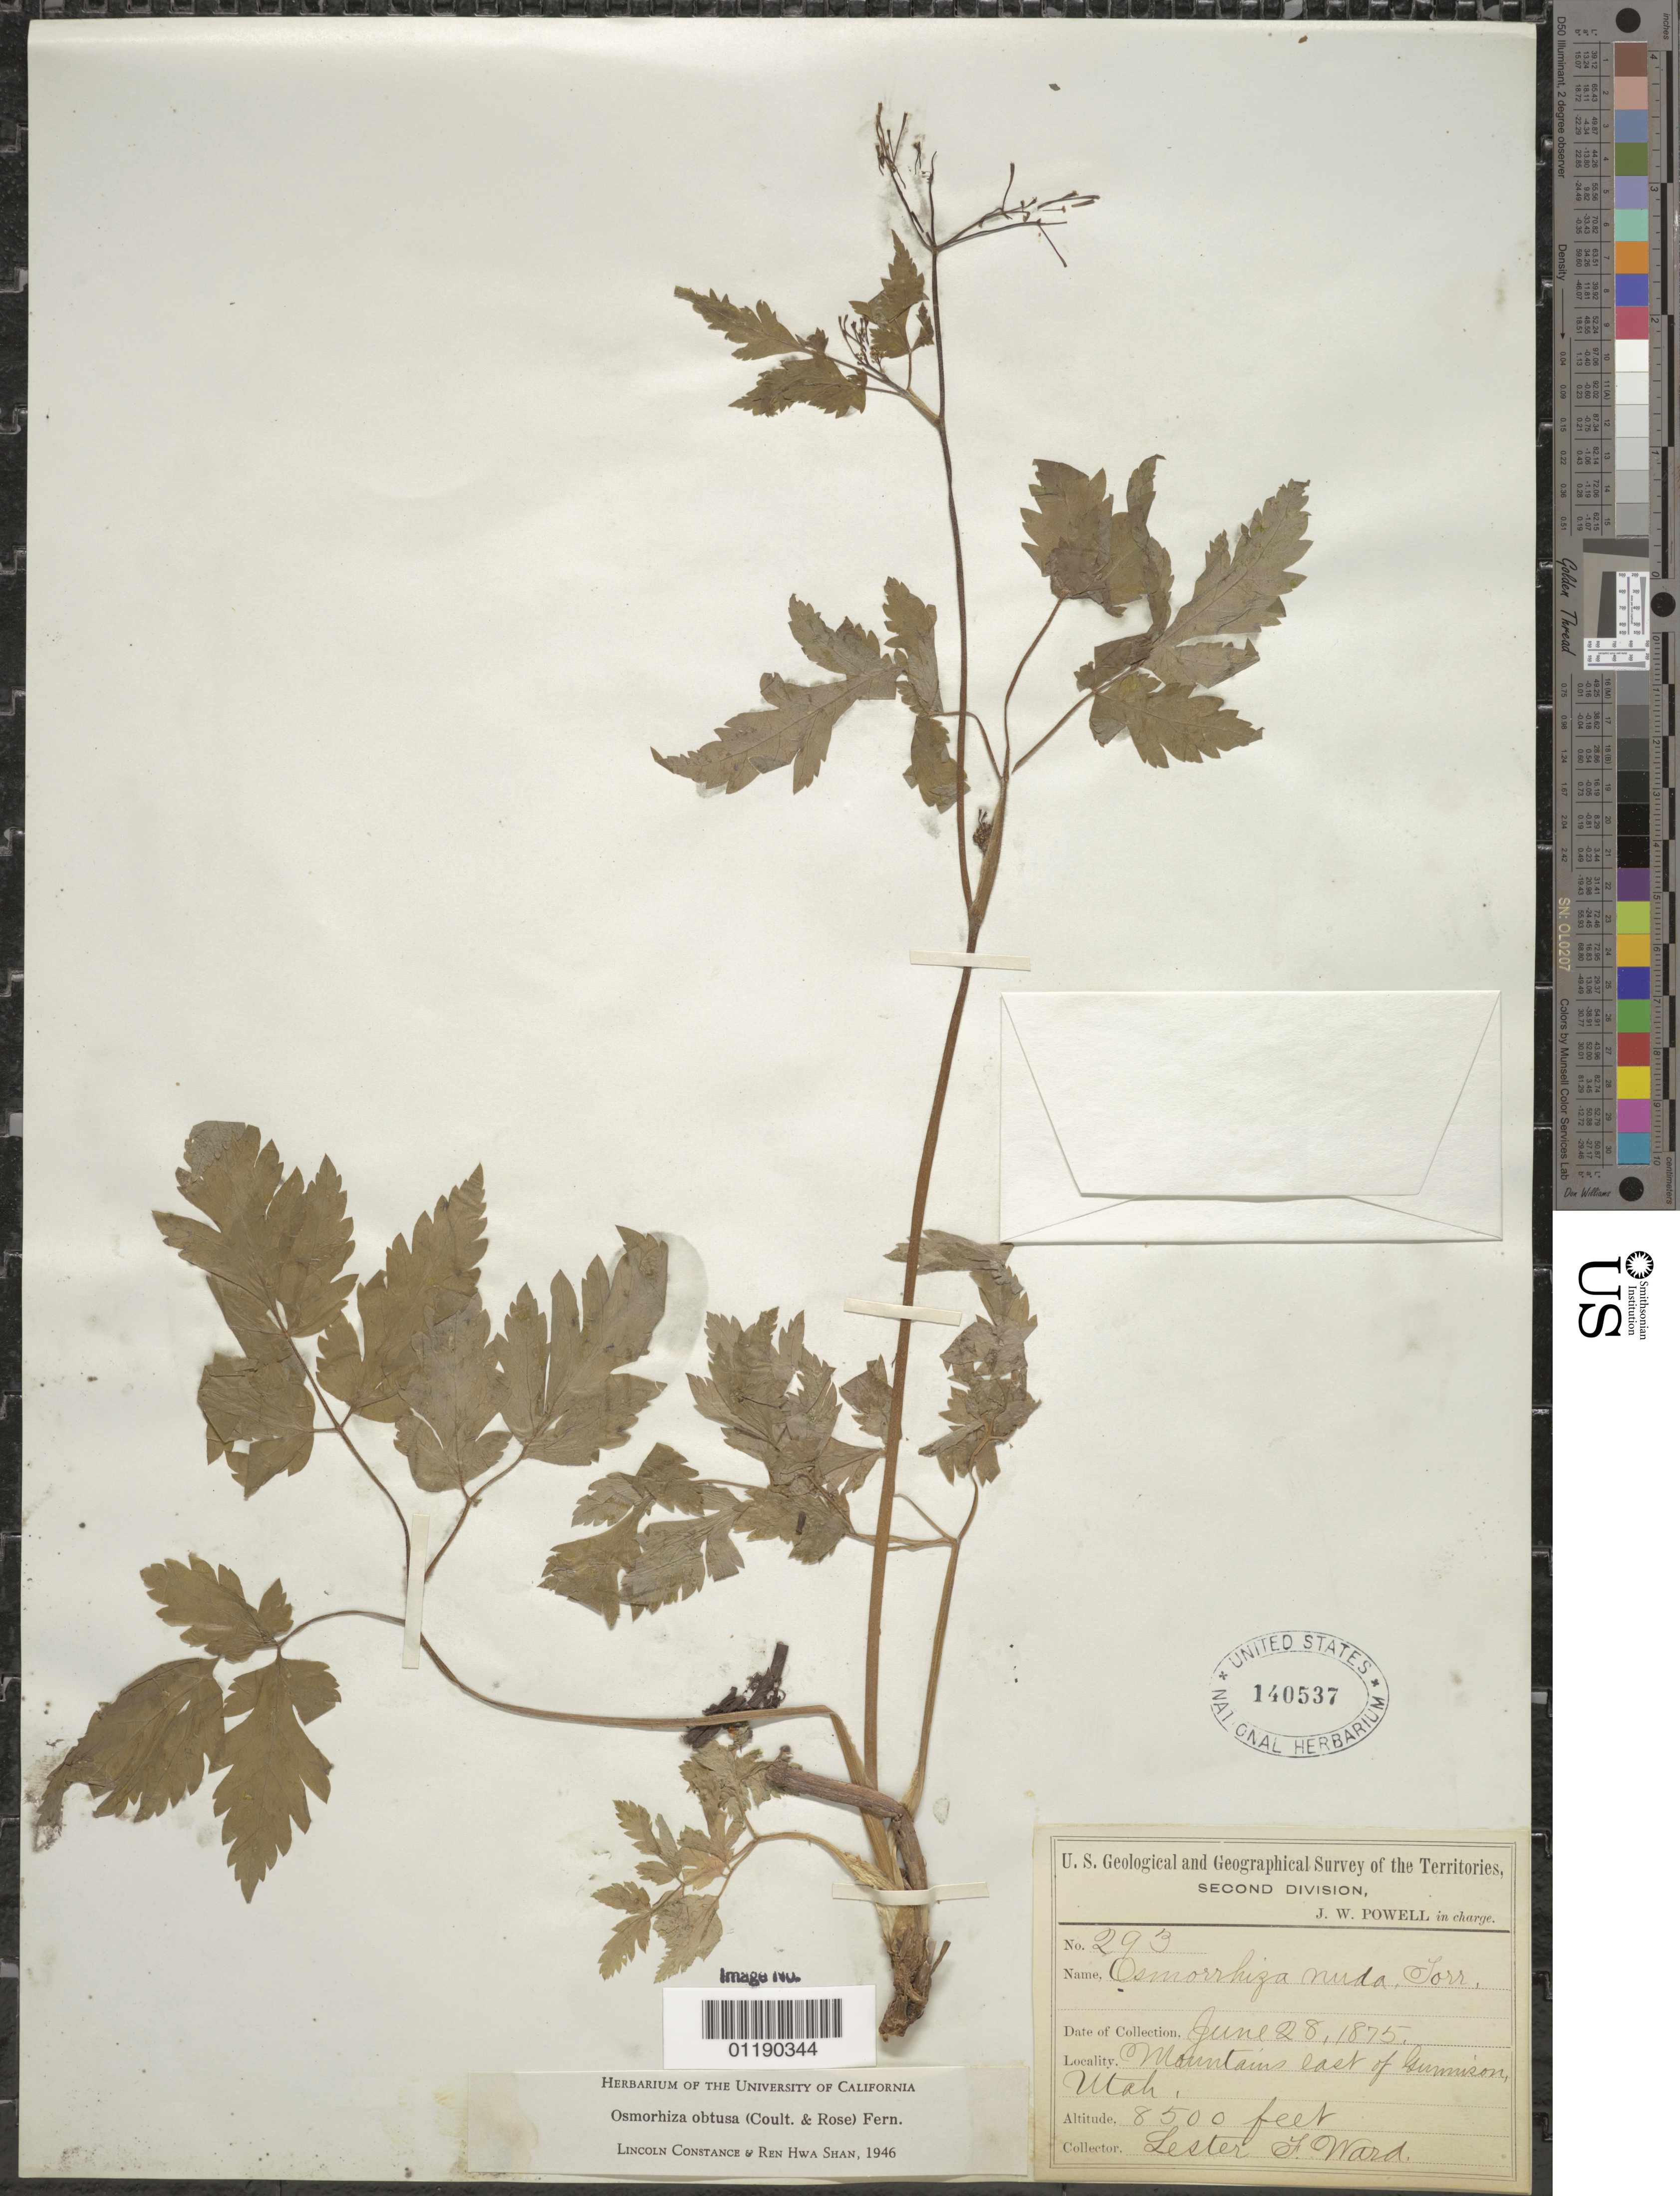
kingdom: Plantae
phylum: Tracheophyta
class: Magnoliopsida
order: Apiales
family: Apiaceae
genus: Osmorhiza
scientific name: Osmorhiza obtusa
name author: (J.M. Coult. & Rose) Fernald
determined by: Constance, L.; Shan, R. H.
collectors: L. F. Ward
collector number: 293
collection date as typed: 28 Jun 1875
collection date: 1875-06-28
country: United States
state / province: Utah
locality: Mountains east of Gunnison.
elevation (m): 2591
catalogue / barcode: US 140537